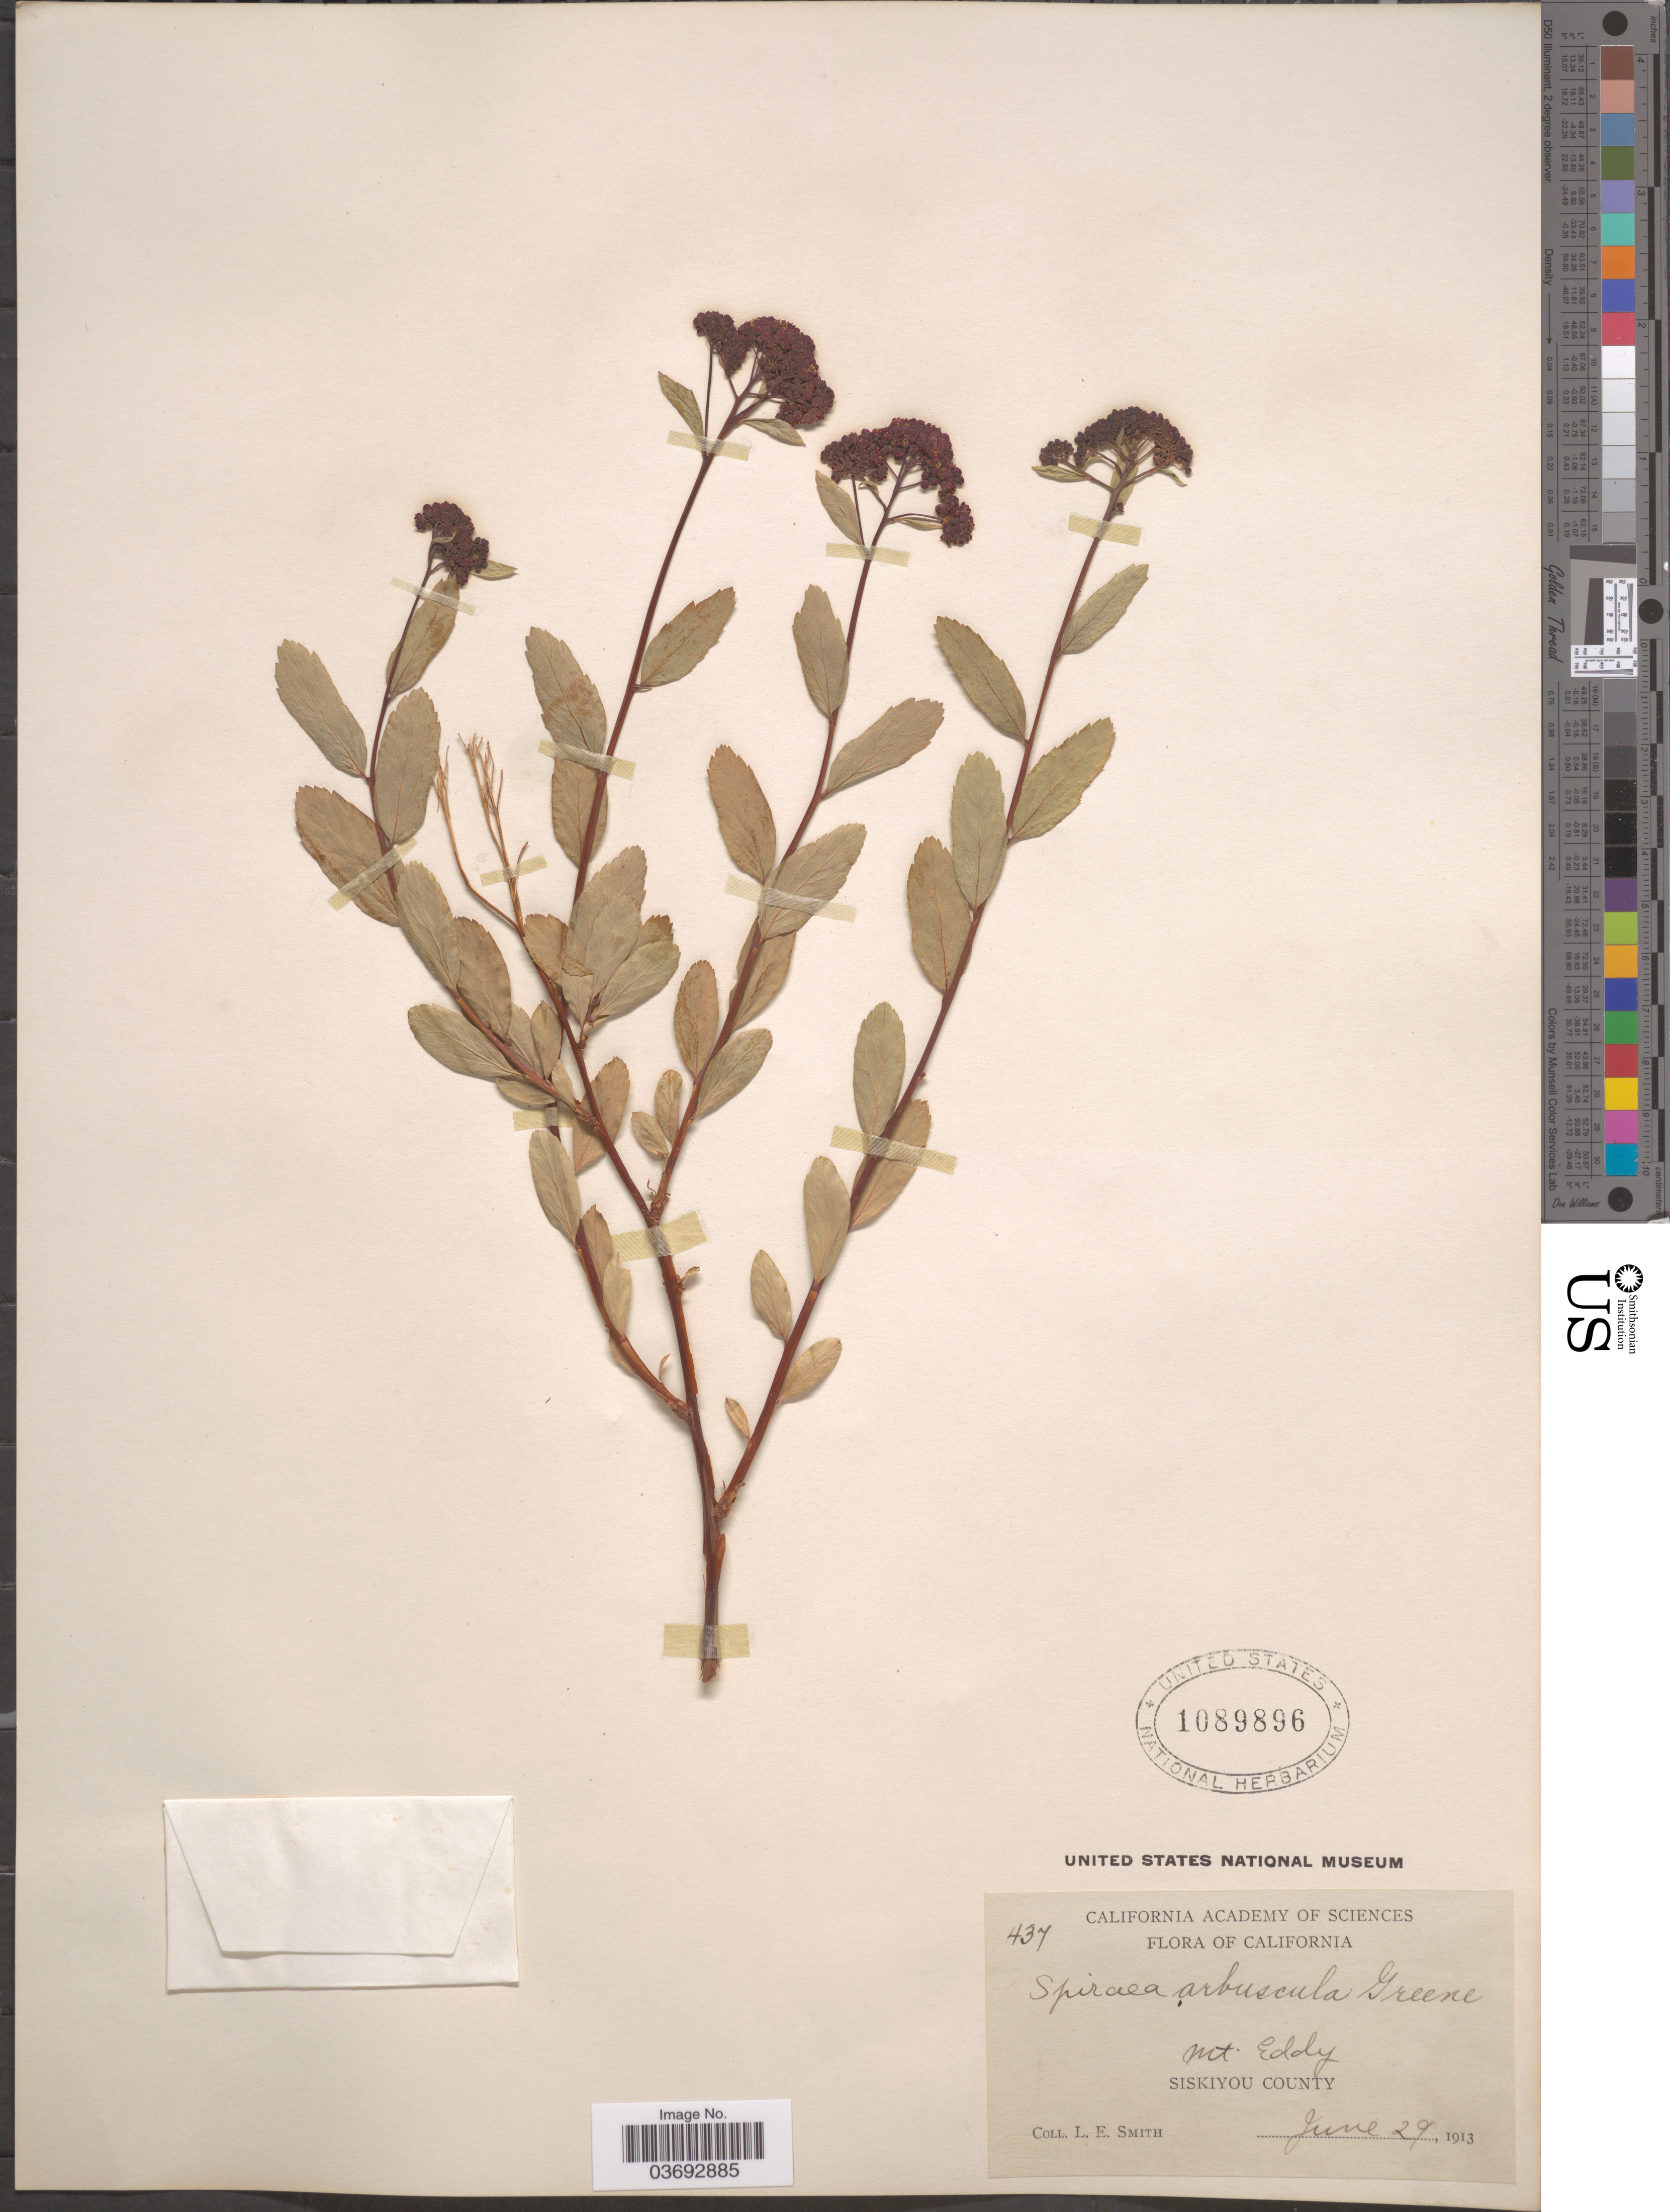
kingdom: Plantae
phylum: Tracheophyta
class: Magnoliopsida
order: Rosales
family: Rosaceae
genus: Spiraea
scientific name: Spiraea splendens var. splendens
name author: Baumann ex K. Koch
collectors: L. E. Smith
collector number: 437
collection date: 1913-06-29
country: United States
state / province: California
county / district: Siskiyou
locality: Mt. Eddy. Siskiyou County.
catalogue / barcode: US 1089896